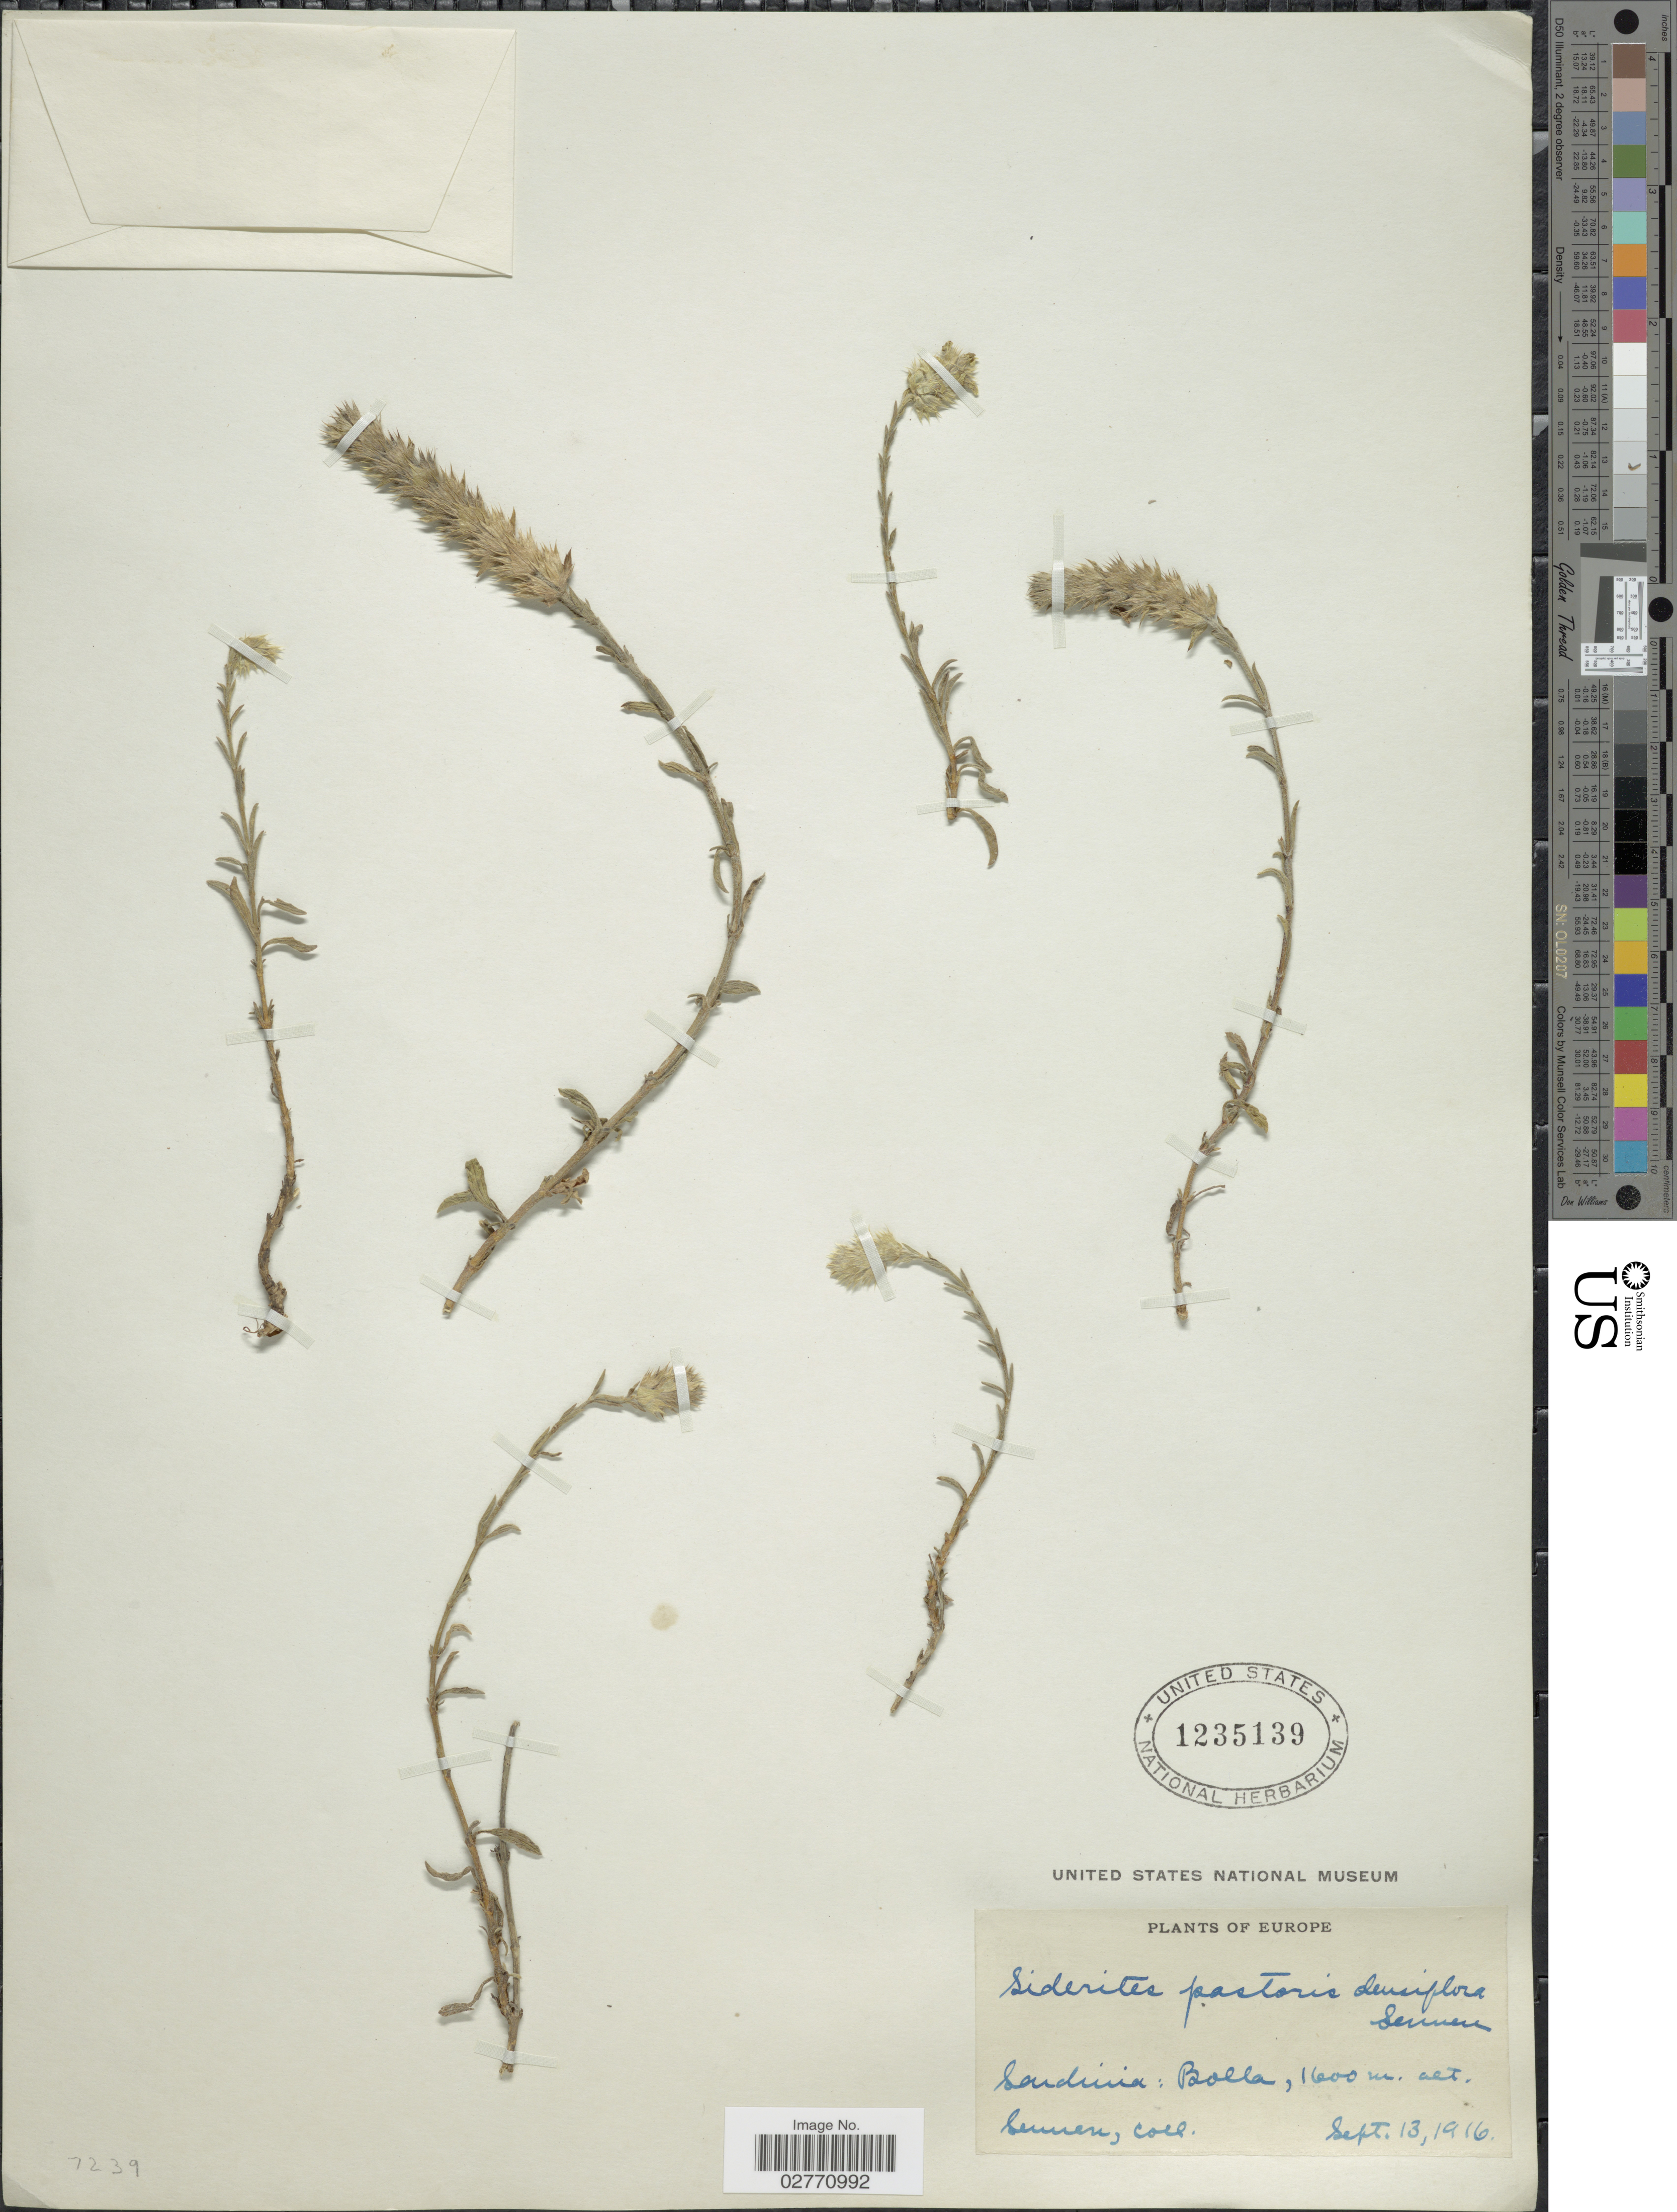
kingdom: Plantae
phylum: Tracheophyta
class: Magnoliopsida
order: Lamiales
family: Lamiaceae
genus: Sideritis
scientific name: Sideritis pastoris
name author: (Sennen) Sennen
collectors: E. Sennen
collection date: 1916-09-13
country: Italy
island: Sardinia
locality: Sardinia : Bolla.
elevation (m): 1600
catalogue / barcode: US 1235139